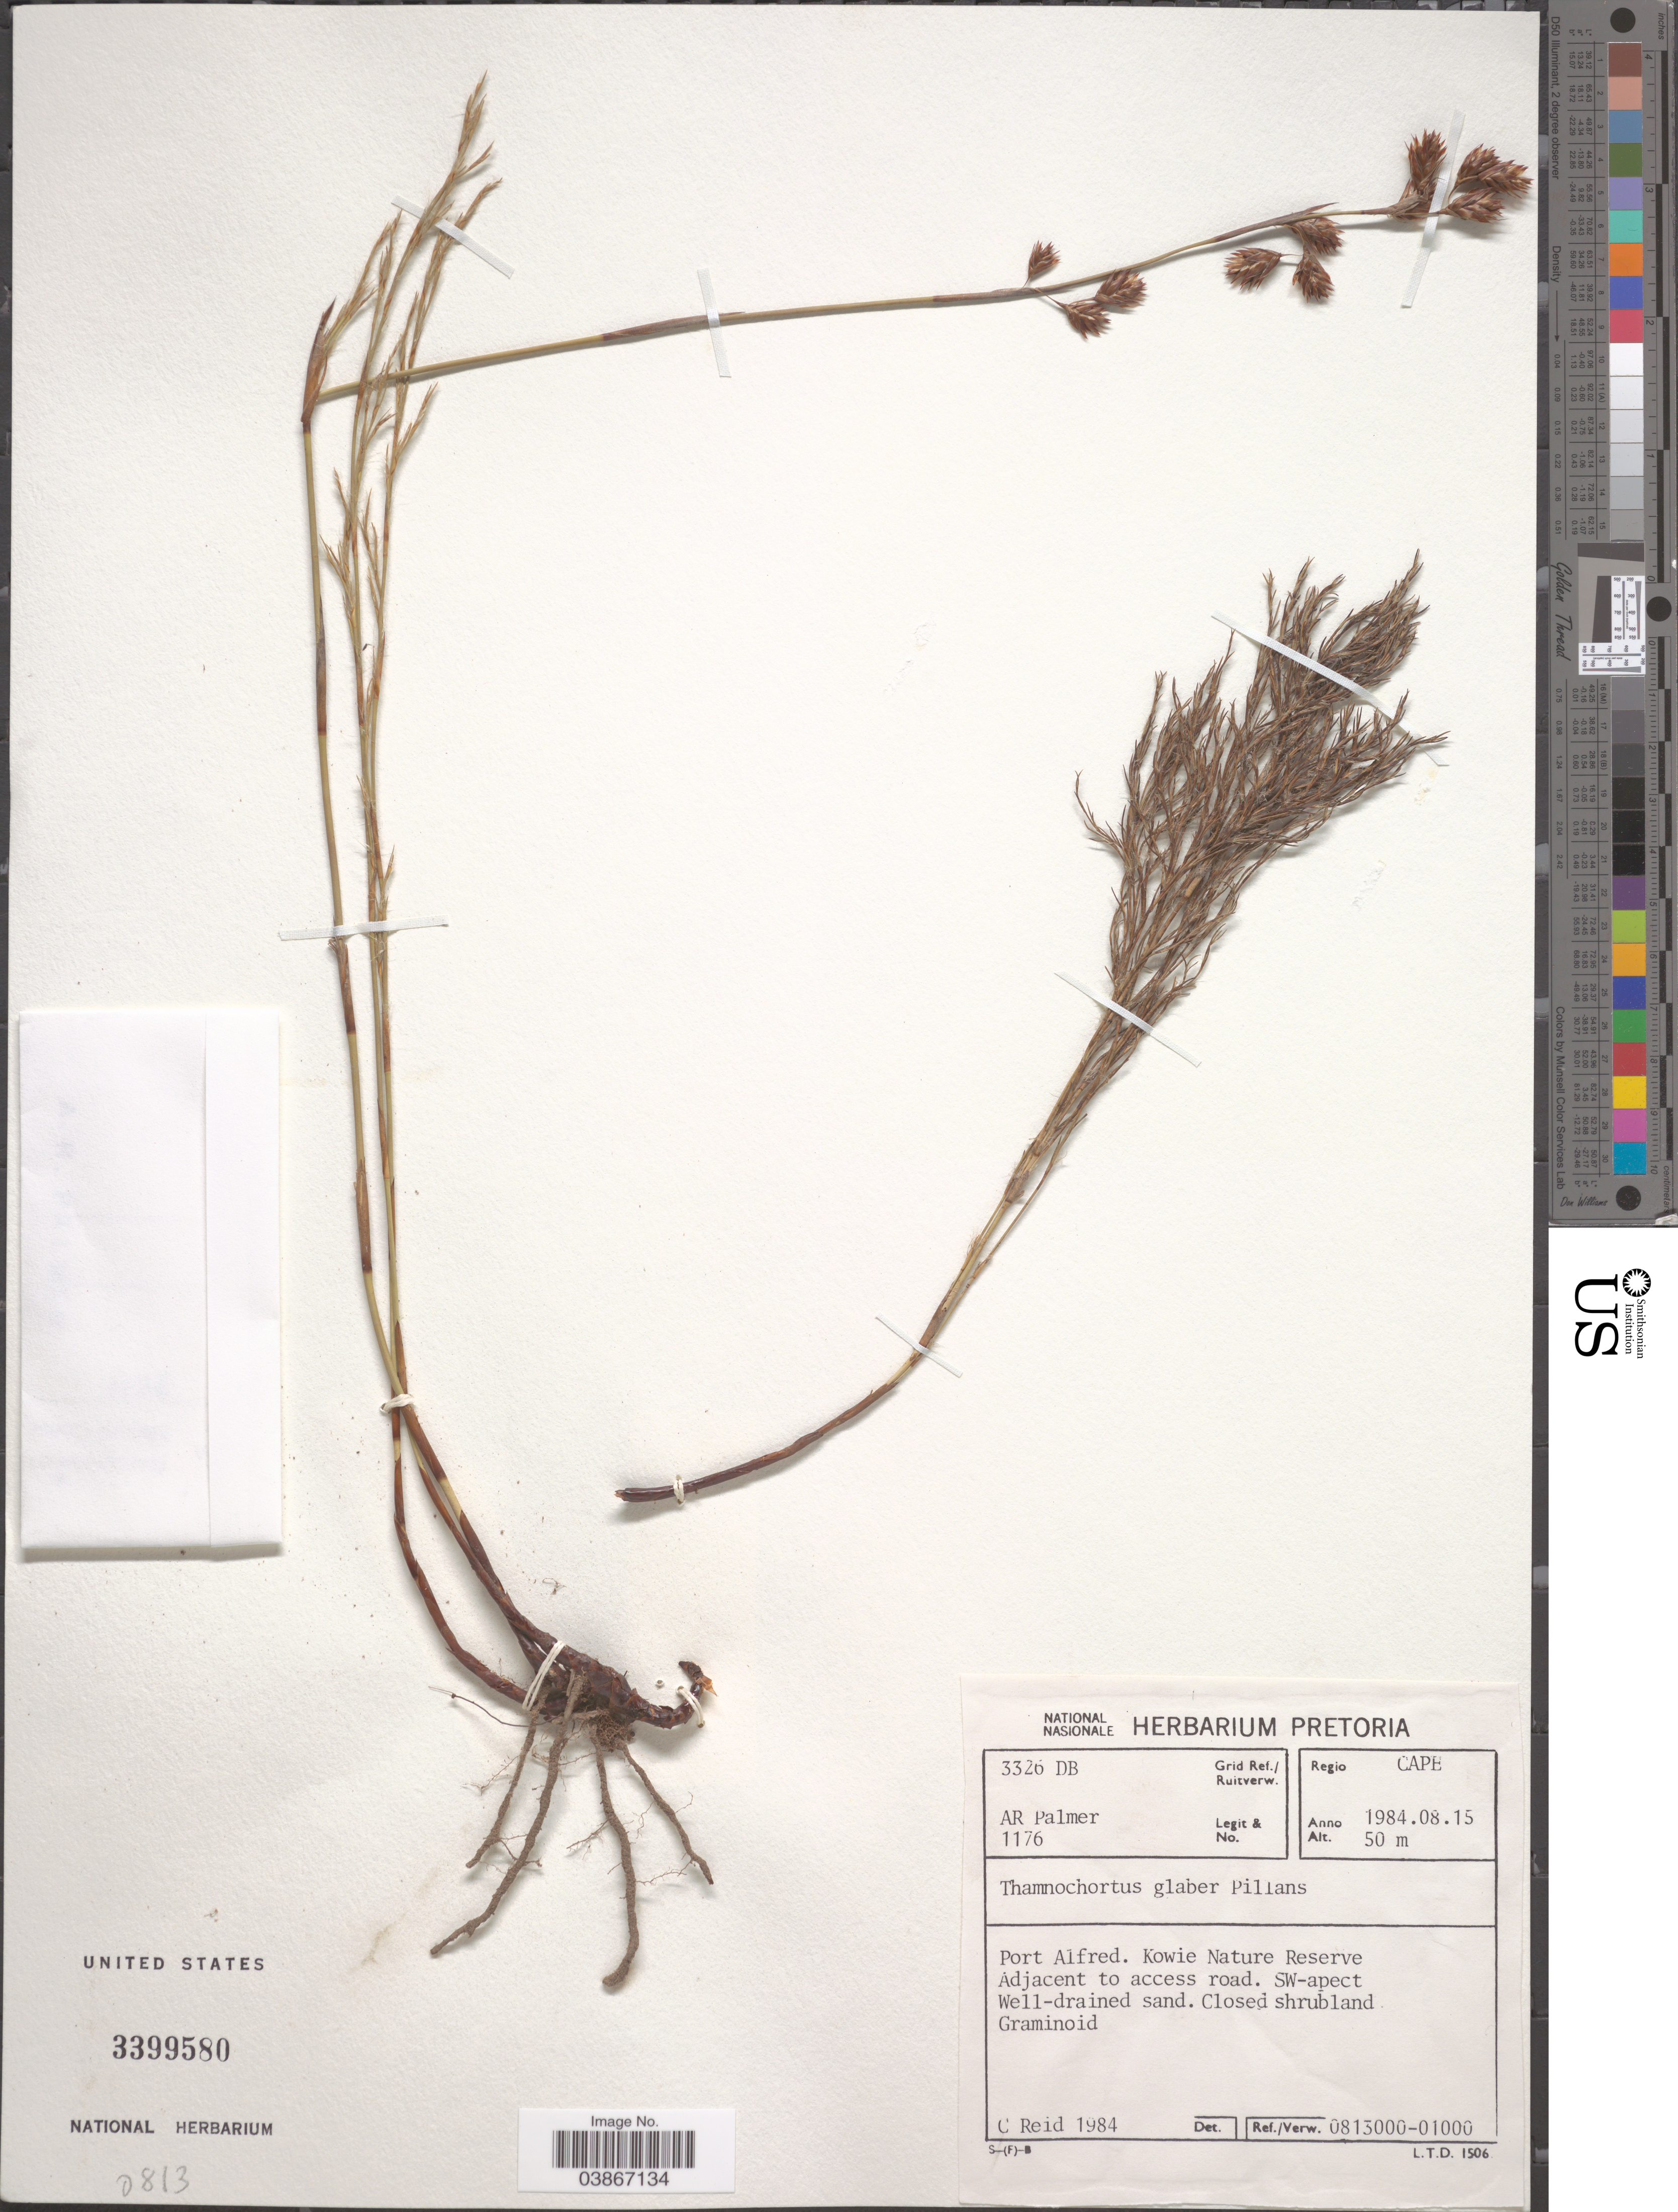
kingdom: Plantae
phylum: Tracheophyta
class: Liliopsida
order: Poales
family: Restionaceae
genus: Thamnochortus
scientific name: Thamnochortus glaber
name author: (Mast.) Pillans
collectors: A. Palmer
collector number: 1176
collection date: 1984-08-15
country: South Africa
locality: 3326 DB Grid Ref./ Ruitverw. Regio Cape. Port Alfred. Kowie Nature Reserve Adjacent to access road. SW-aspect.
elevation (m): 50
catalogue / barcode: US 3399580